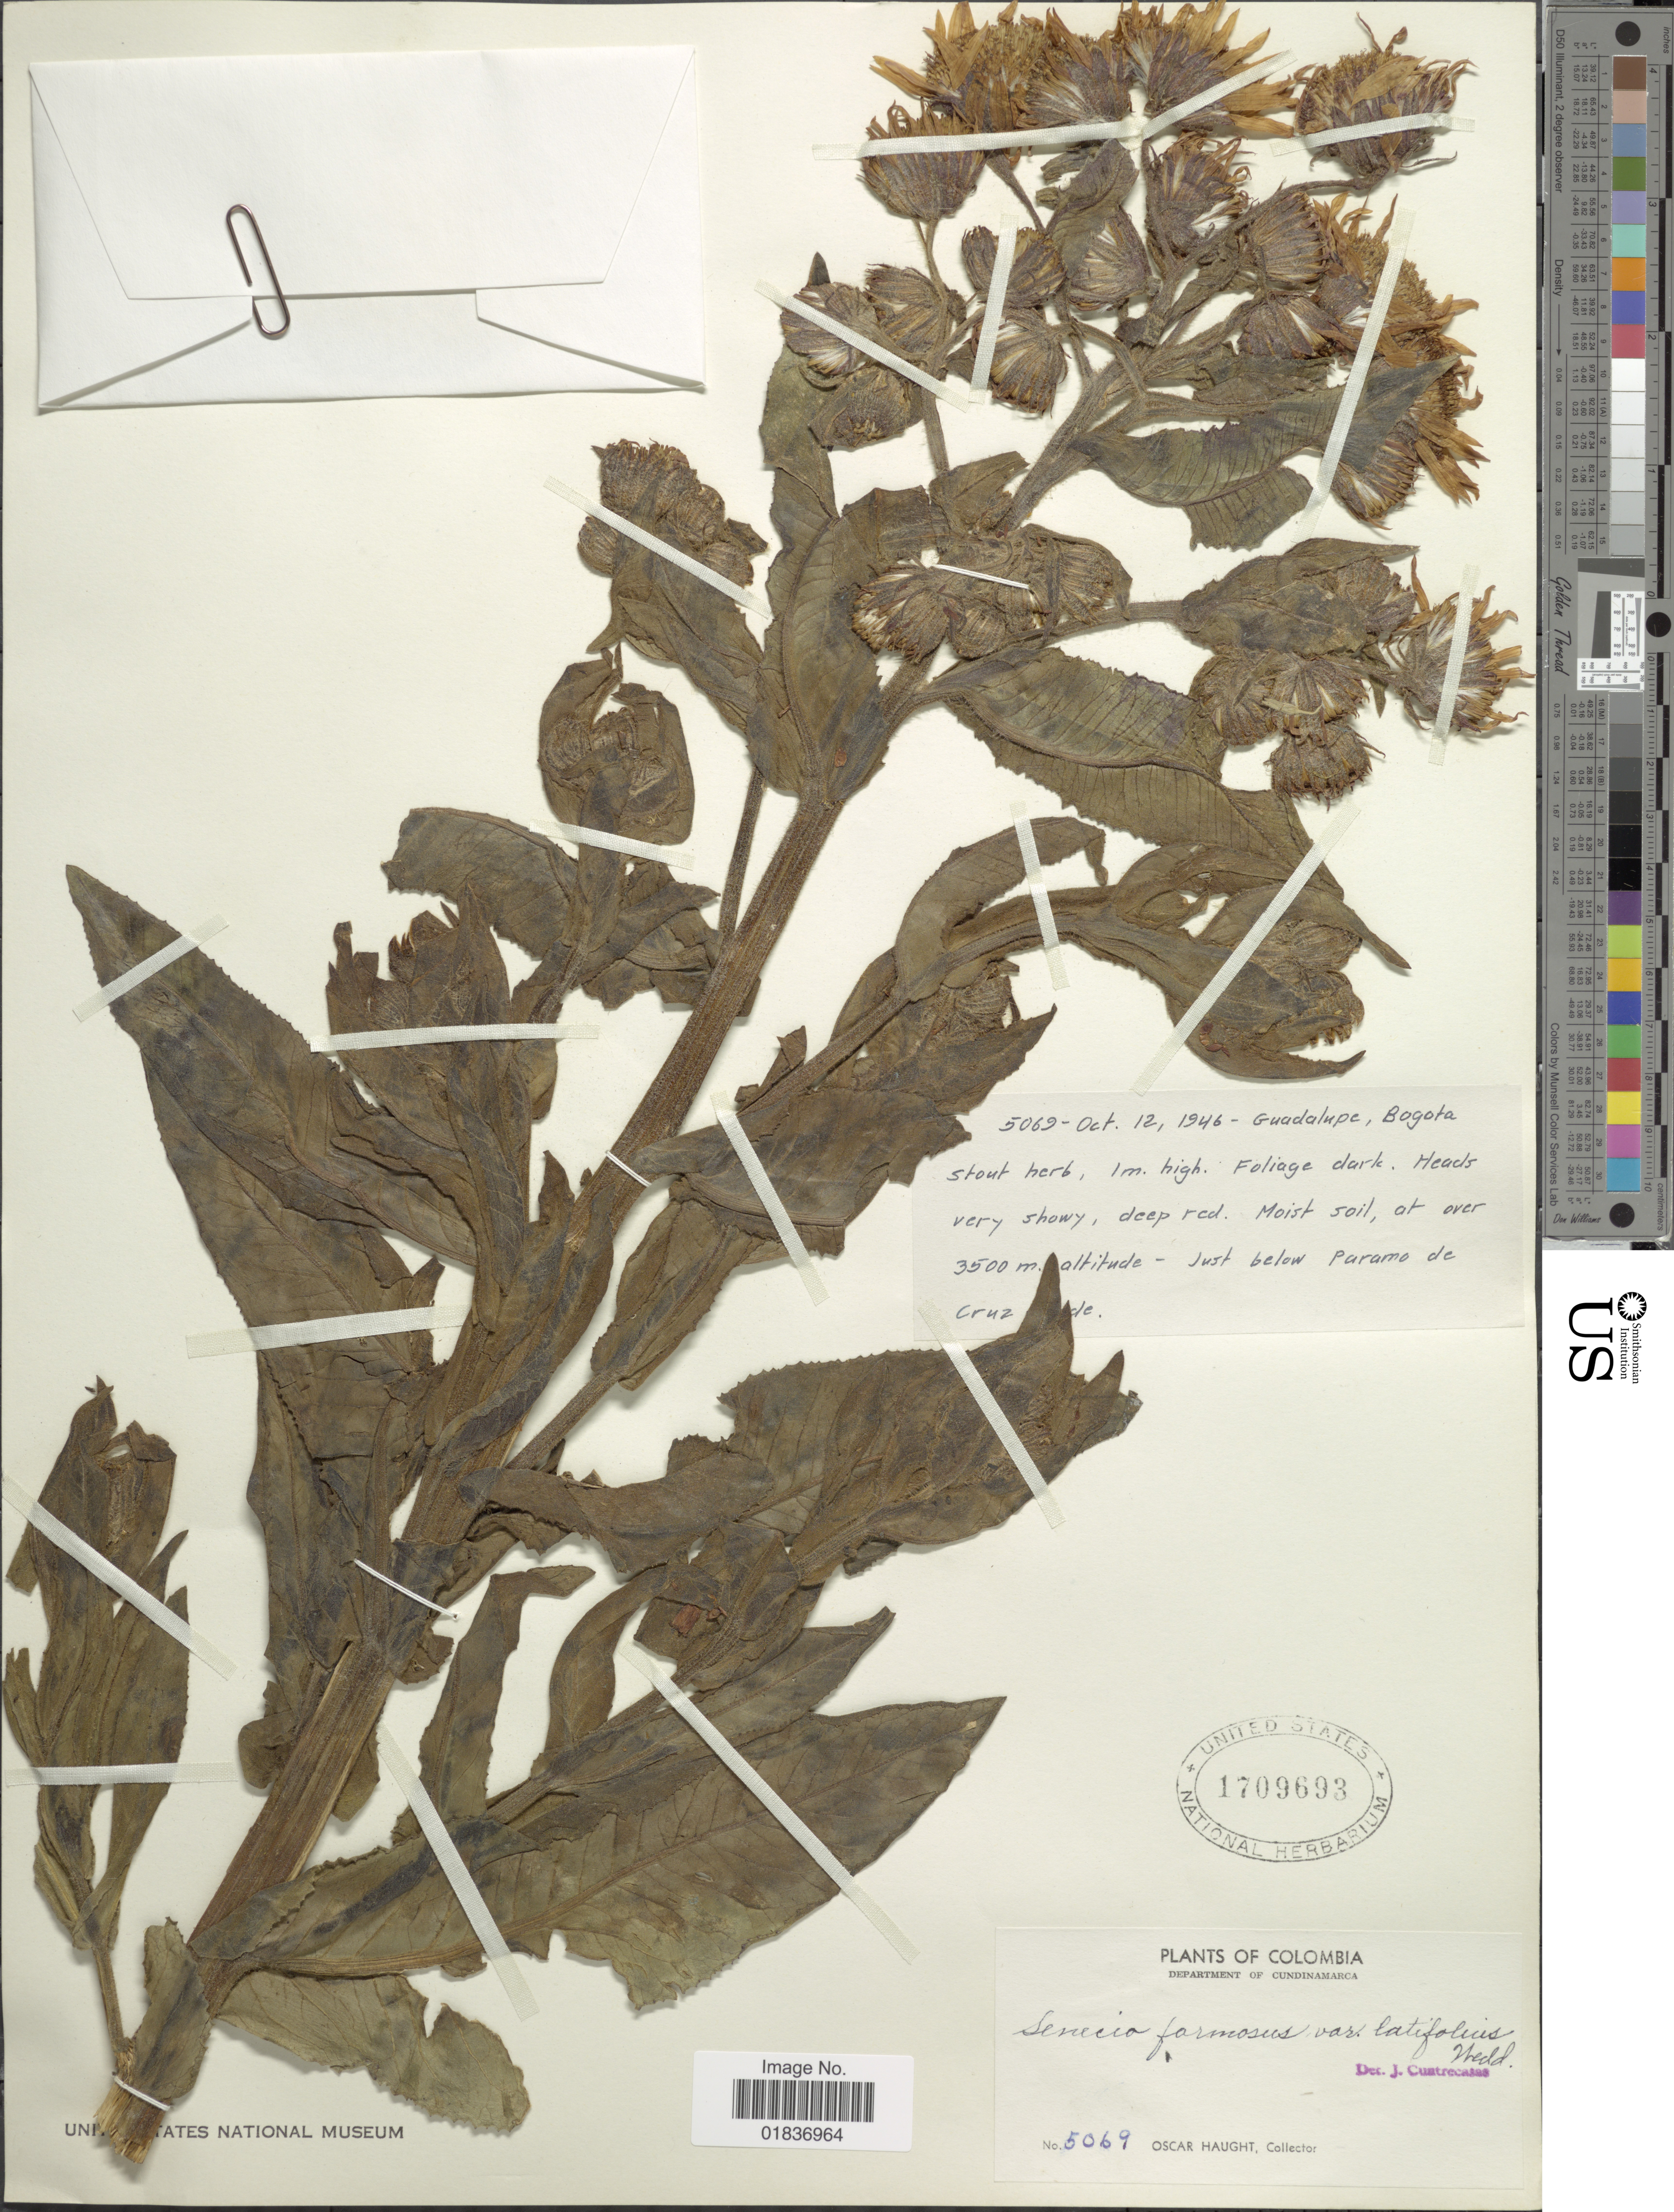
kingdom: Plantae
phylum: Tracheophyta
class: Magnoliopsida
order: Asterales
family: Asteraceae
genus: Senecio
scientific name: Senecio wedglacialis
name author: Cuatrec.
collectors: O. L. Haught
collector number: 5069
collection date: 1946-10-12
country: Colombia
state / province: Cundinamarca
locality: Department of Cundinamarca. Guadalupe Bogota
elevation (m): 3500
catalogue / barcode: US 1709693